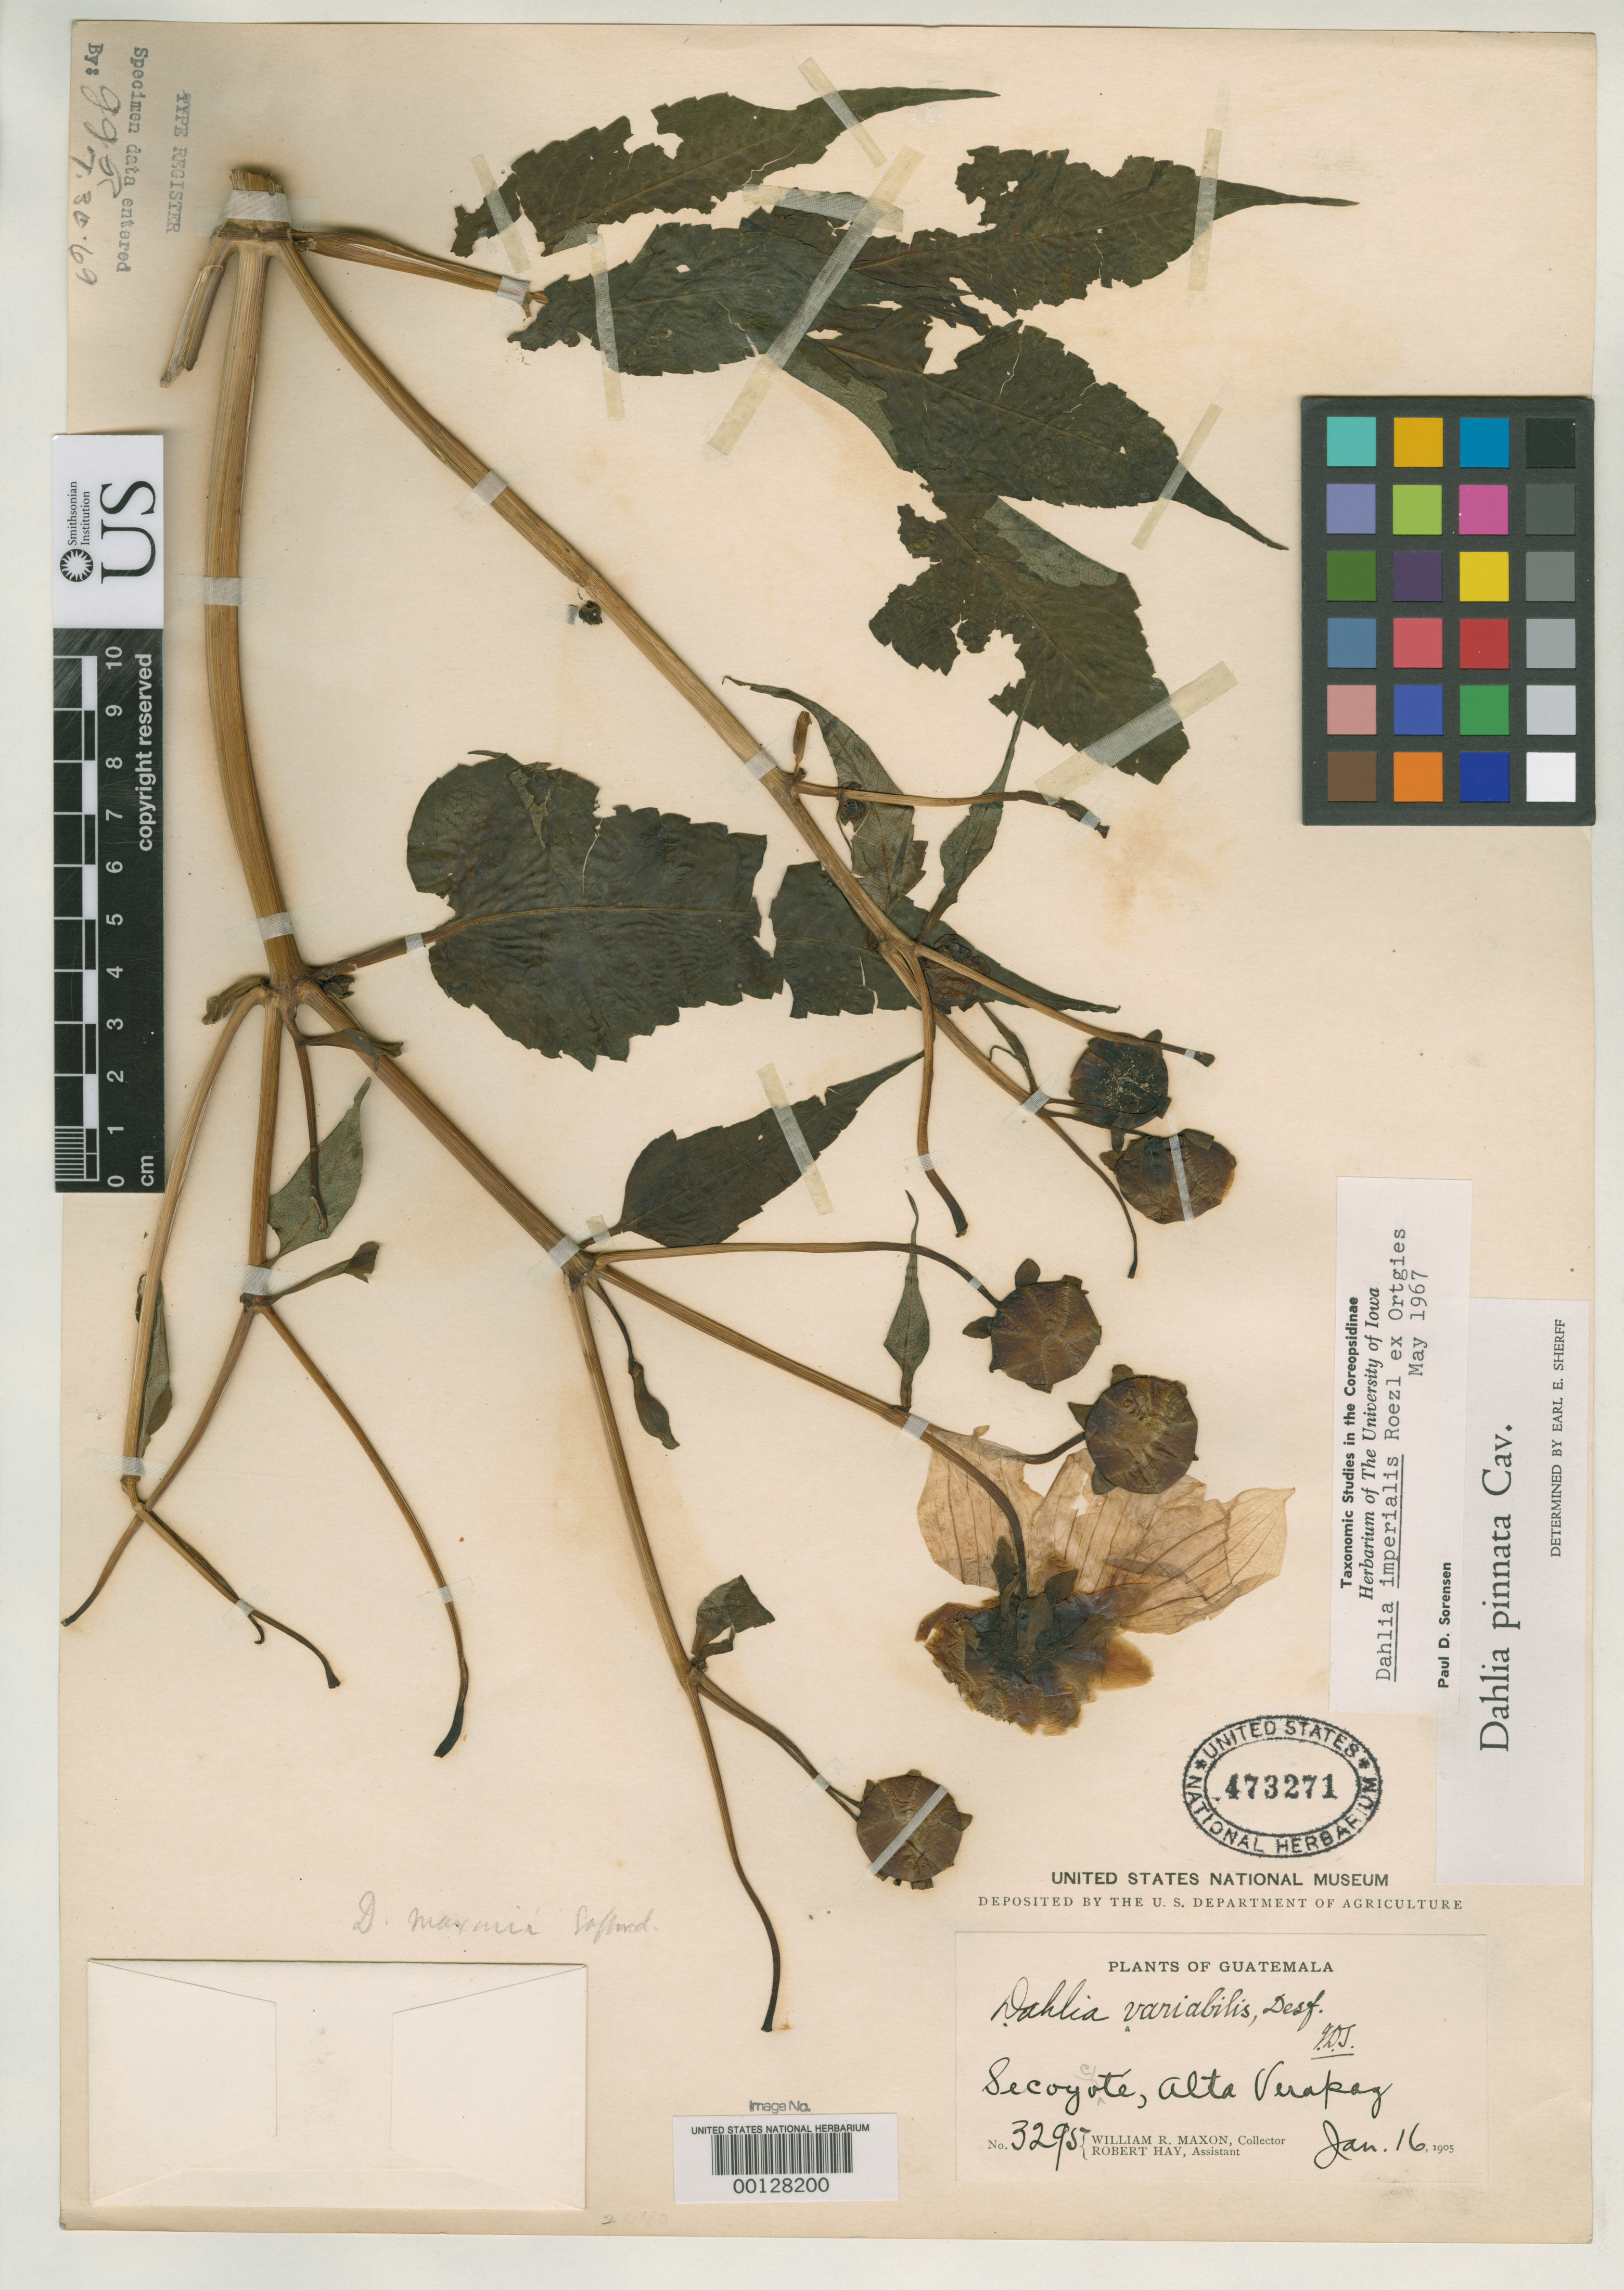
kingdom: Plantae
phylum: Tracheophyta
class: Magnoliopsida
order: Asterales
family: Asteraceae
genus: Dahlia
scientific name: Dahlia maxonii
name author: Saff.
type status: Holotype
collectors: W. R. Maxon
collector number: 3295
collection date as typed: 16 Jan 1905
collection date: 1905-01-16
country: Guatemala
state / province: Alta Verapaz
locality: Socoyocte.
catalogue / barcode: US 473271